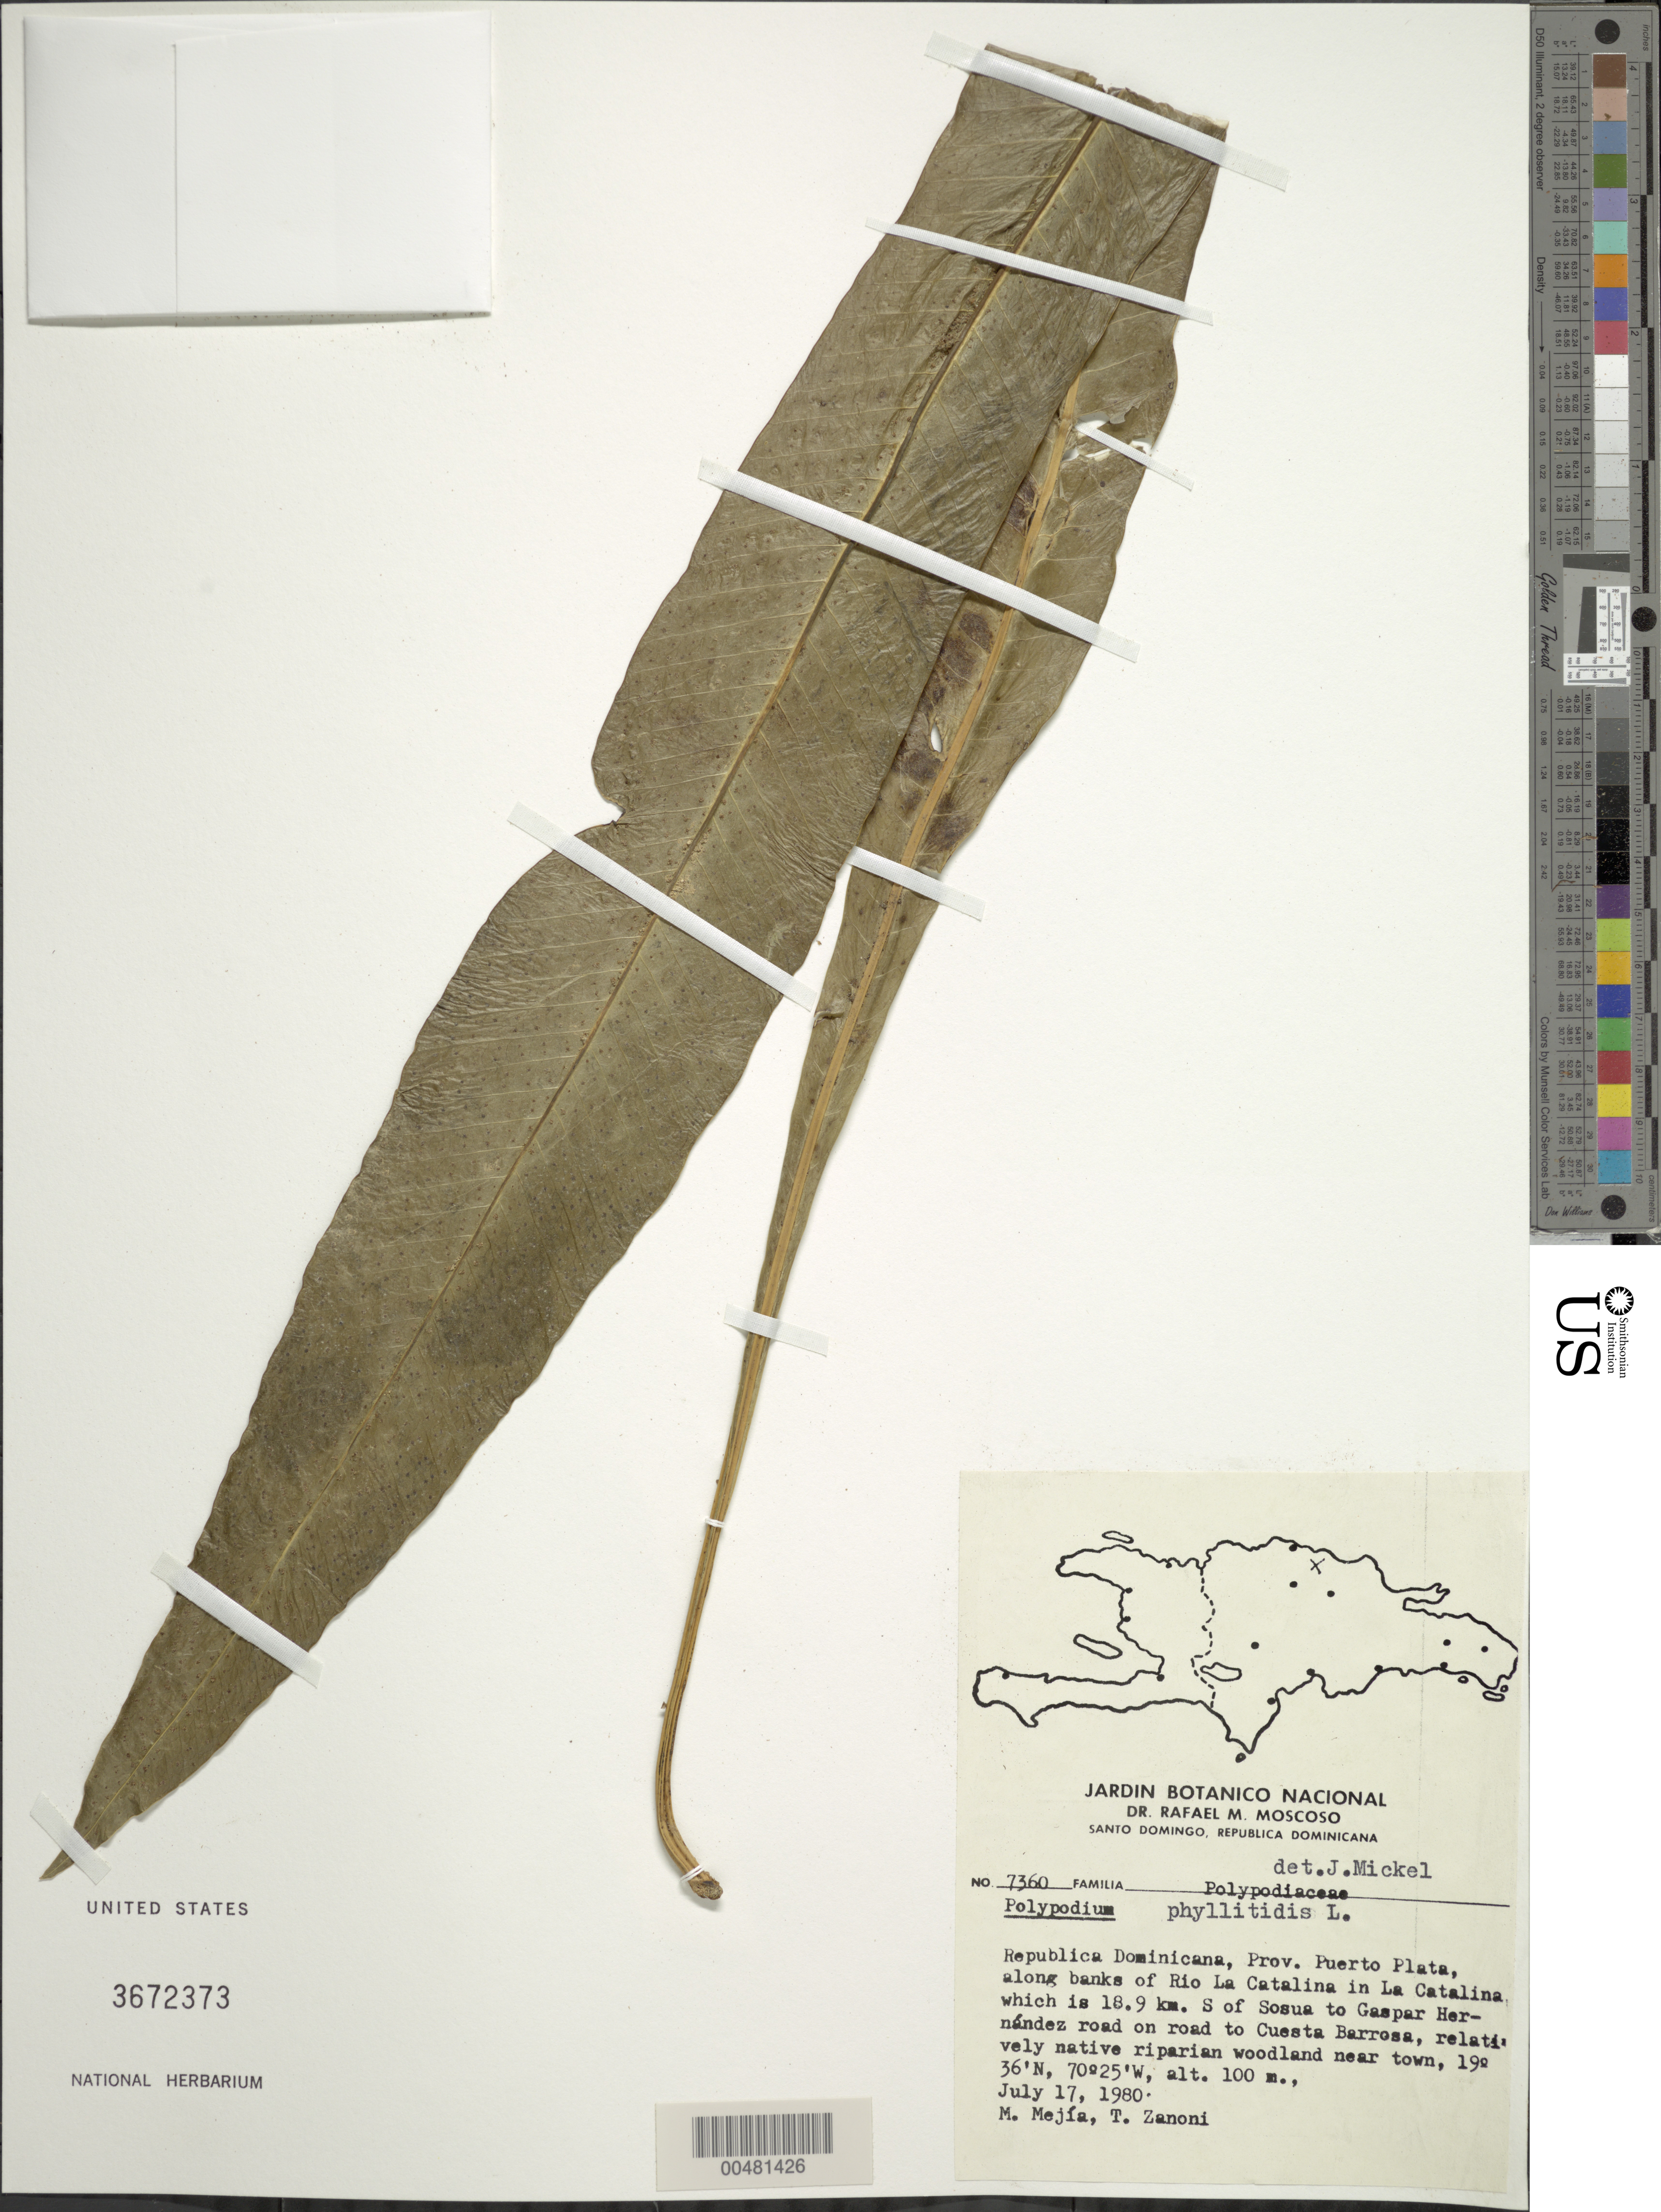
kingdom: Plantae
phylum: Tracheophyta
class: Polypodiopsida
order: Polypodiales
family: Polypodiaceae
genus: Campyloneurum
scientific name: Campyloneurum phyllitidis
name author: (L.) C. Presl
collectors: M. Mejia & T. A. Zanoni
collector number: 7360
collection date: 1980-07-17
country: Dominican Republic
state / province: Puerto Plata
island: Hispaniola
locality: Río La Catalina in La Catalina whidh is 18.9 km S of Sosua to Gaspar Hernández road, on road to Cuesta Barrosa.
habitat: Relatively native riparian woodland near town. Along banks of rio.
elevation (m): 100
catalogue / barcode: US 3672373